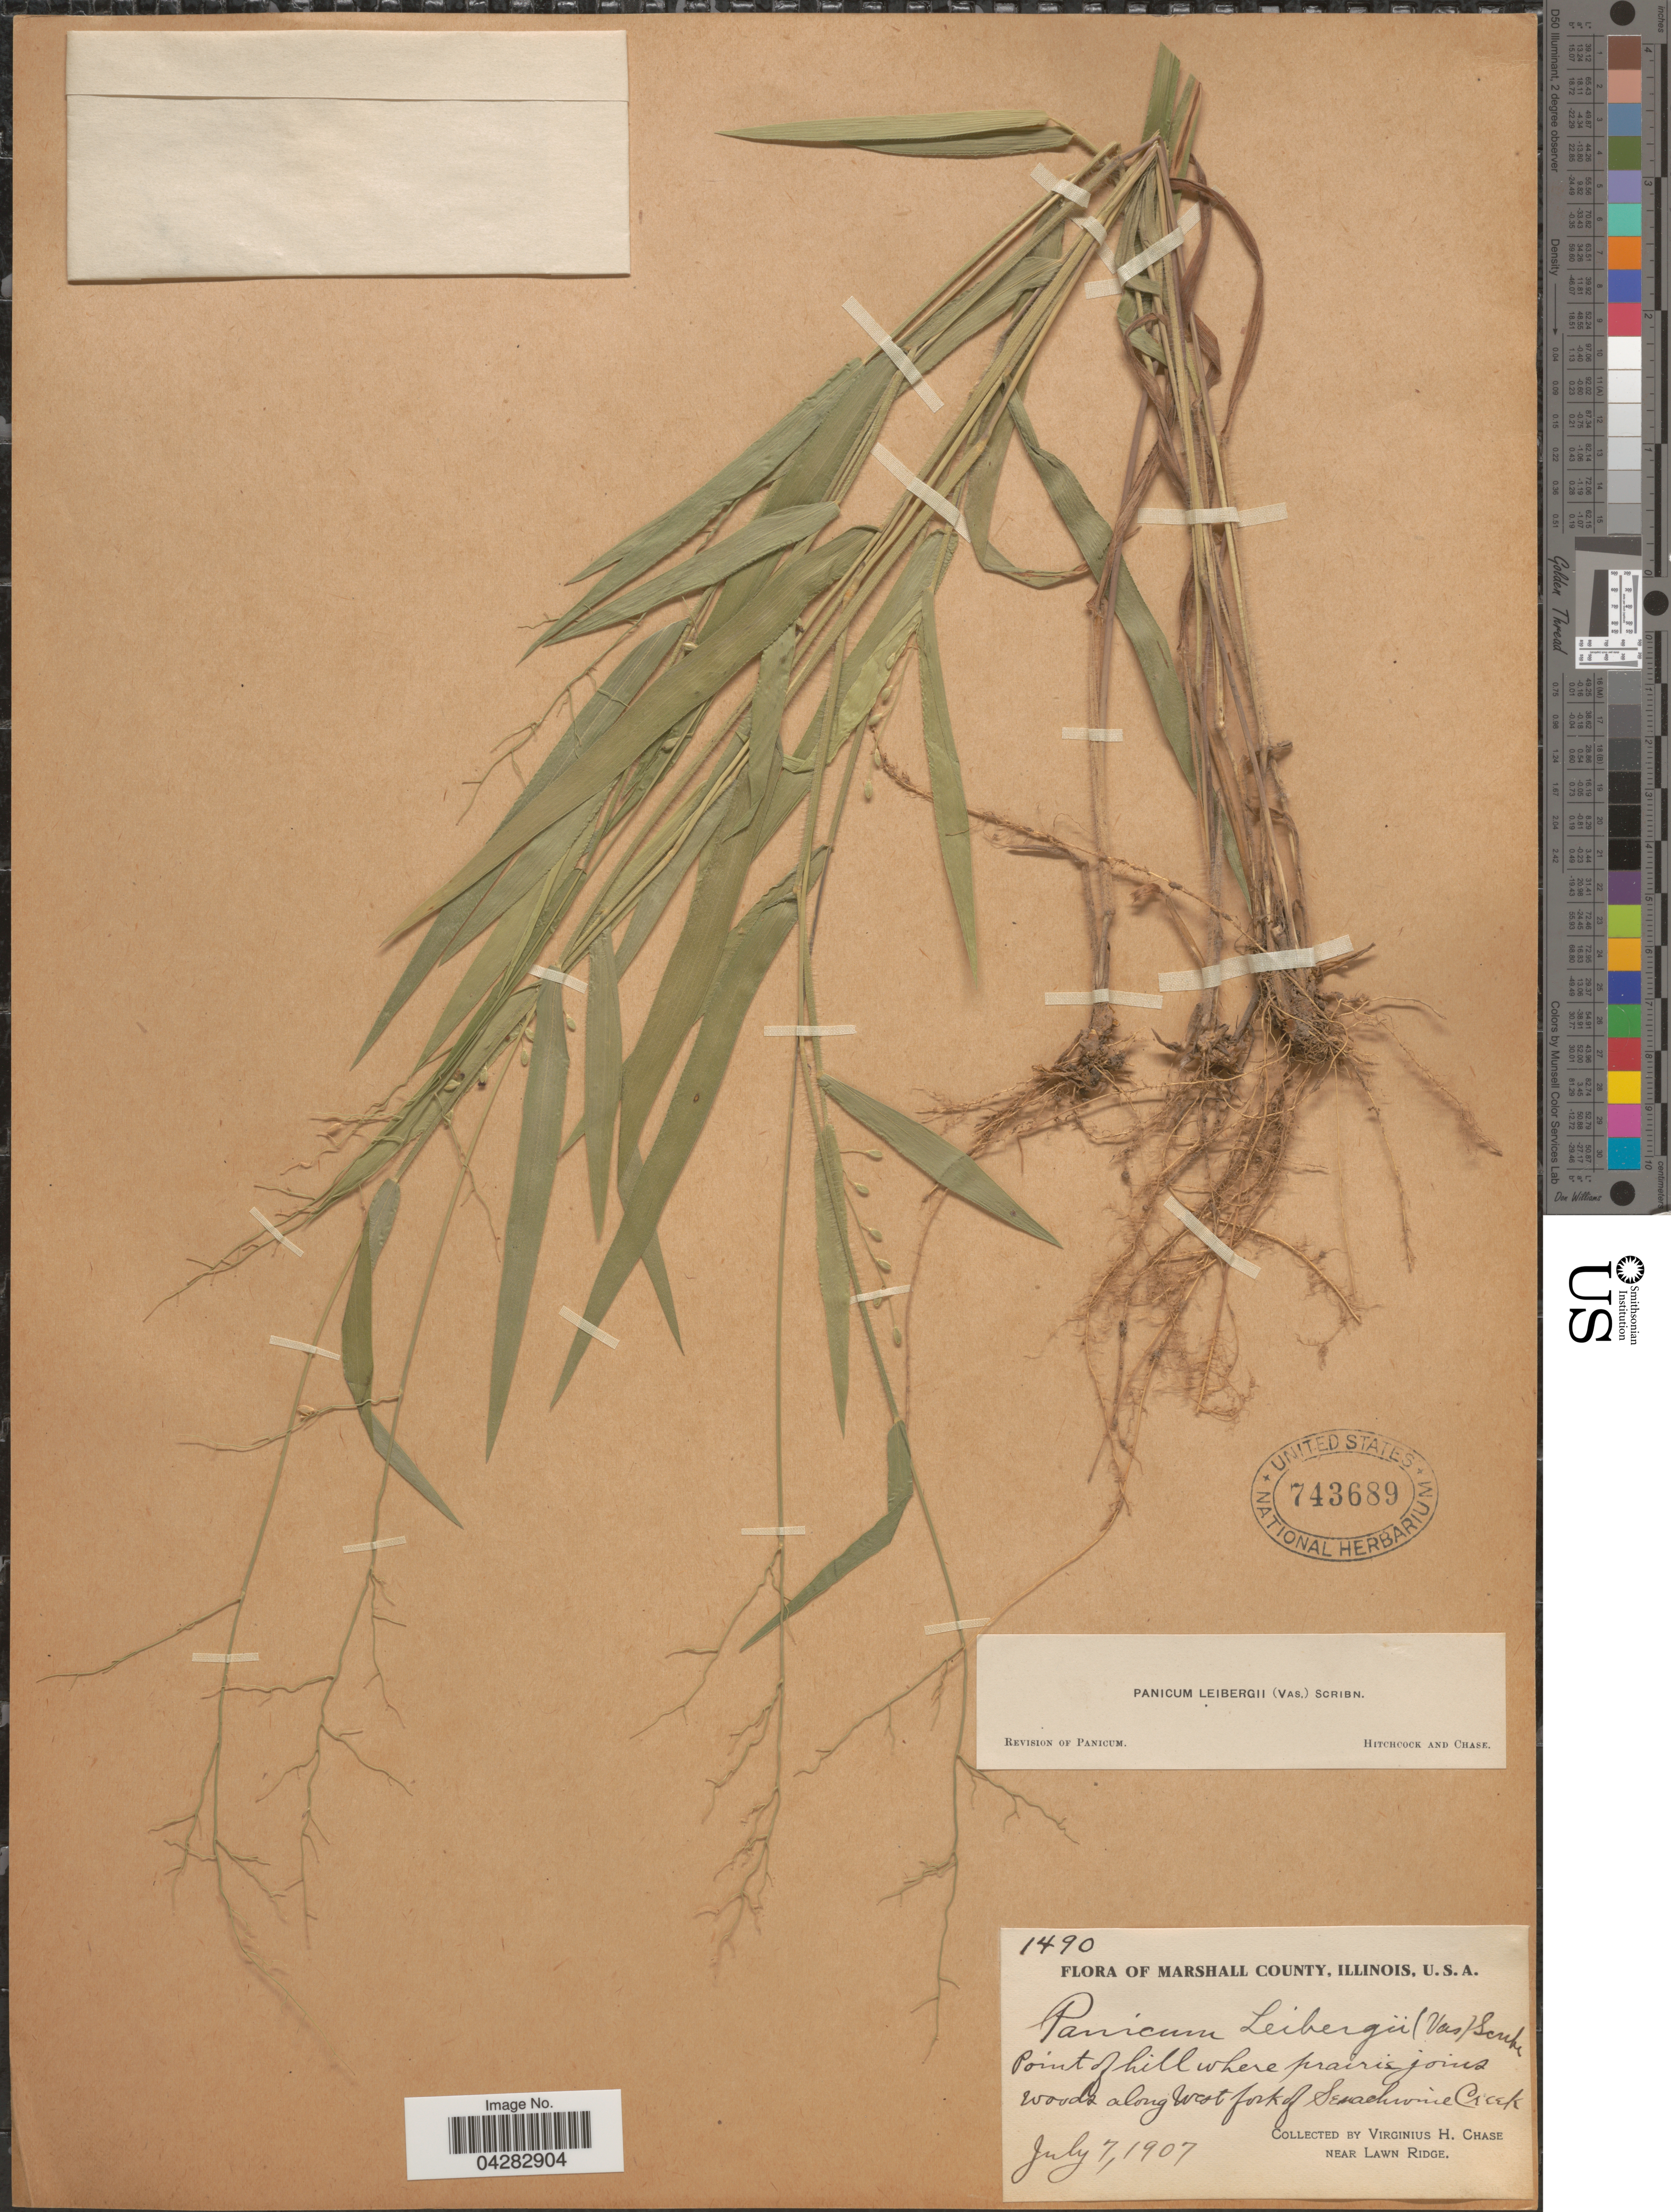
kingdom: Plantae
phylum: Tracheophyta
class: Liliopsida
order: Poales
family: Poaceae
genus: Dichanthelium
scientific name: Dichanthelium leibergii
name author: (Vasey) Gould & C.A. Clark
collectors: V. H. Chase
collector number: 1490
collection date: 1907-07-07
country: United States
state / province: Illinois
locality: Marshall County. Point of hill where prairie joins woods along west fork of Senachwine Creek. Near Lawn Ridge.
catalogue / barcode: US 743689